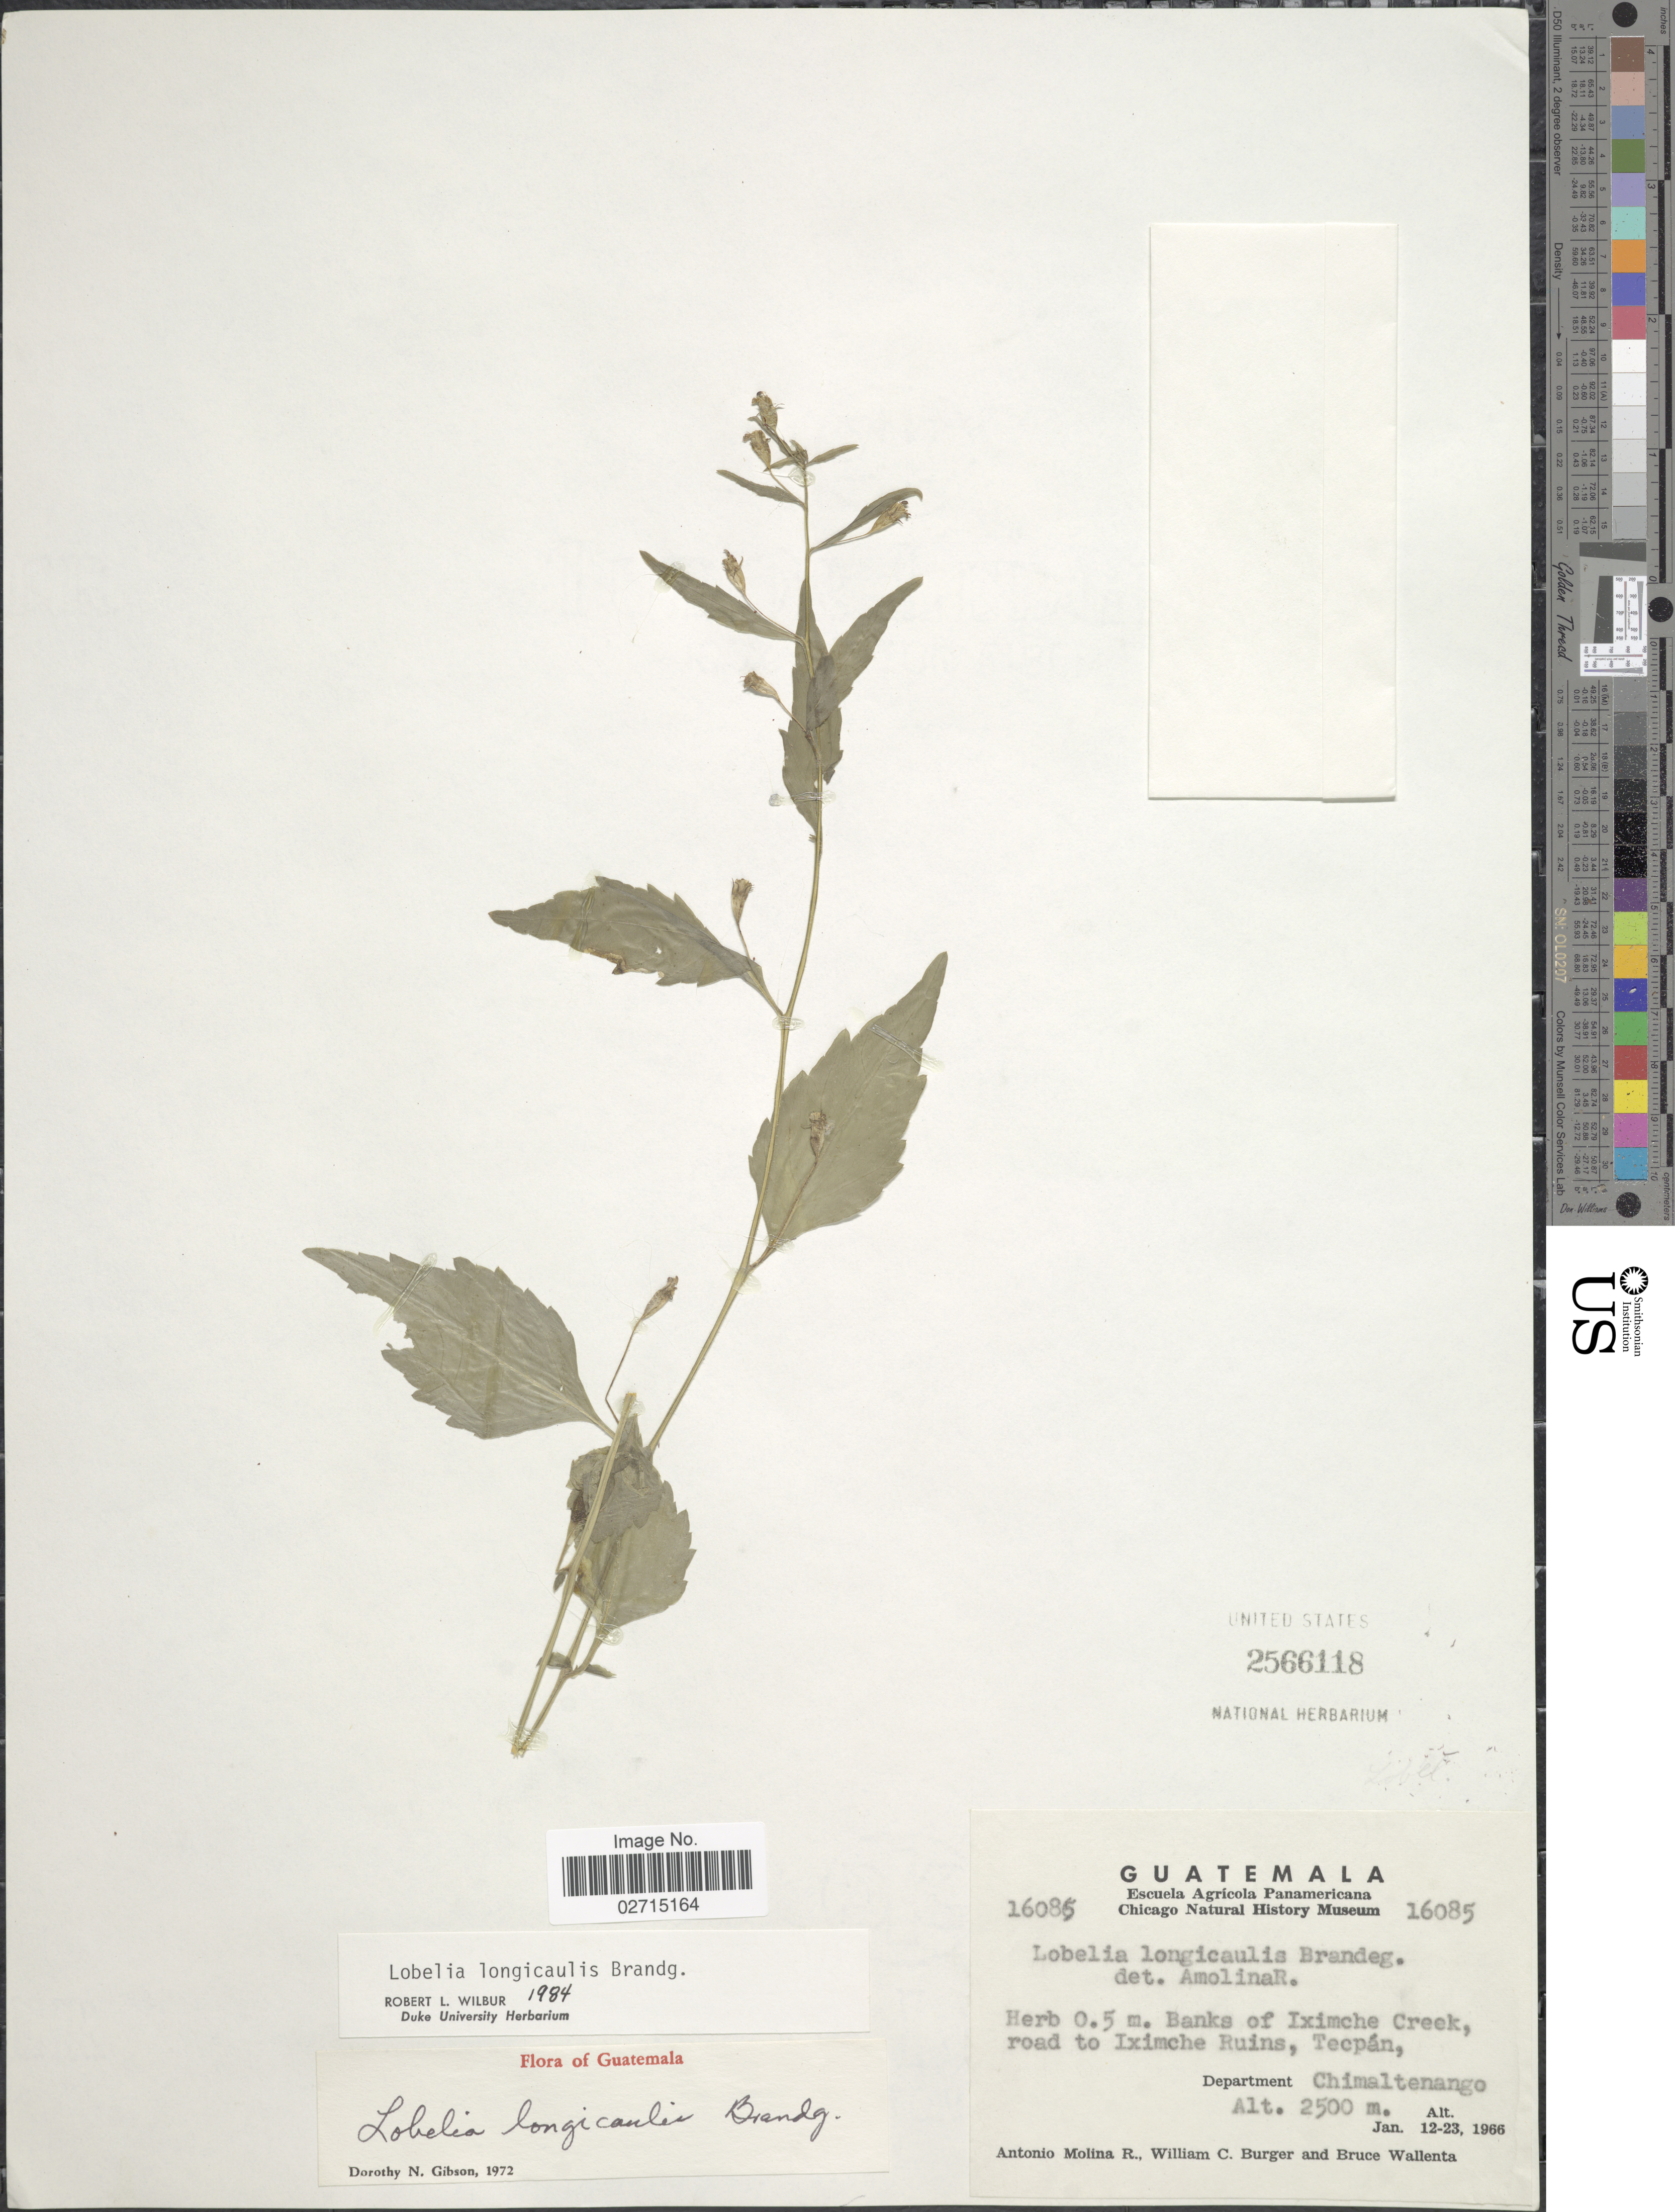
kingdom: Plantae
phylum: Tracheophyta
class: Magnoliopsida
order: Asterales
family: Campanulaceae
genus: Lobelia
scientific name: Lobelia longicaulis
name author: Brandegee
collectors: A. Molina R., W. Burger & B. Wallenta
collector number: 16085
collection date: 1966-01-12/1966-01-23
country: Guatemala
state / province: Chimaltenango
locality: Banks of Iximche Creek, road to Iximche Ruins, tecpán, Department Chimaltenango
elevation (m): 2500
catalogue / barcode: US 2566118